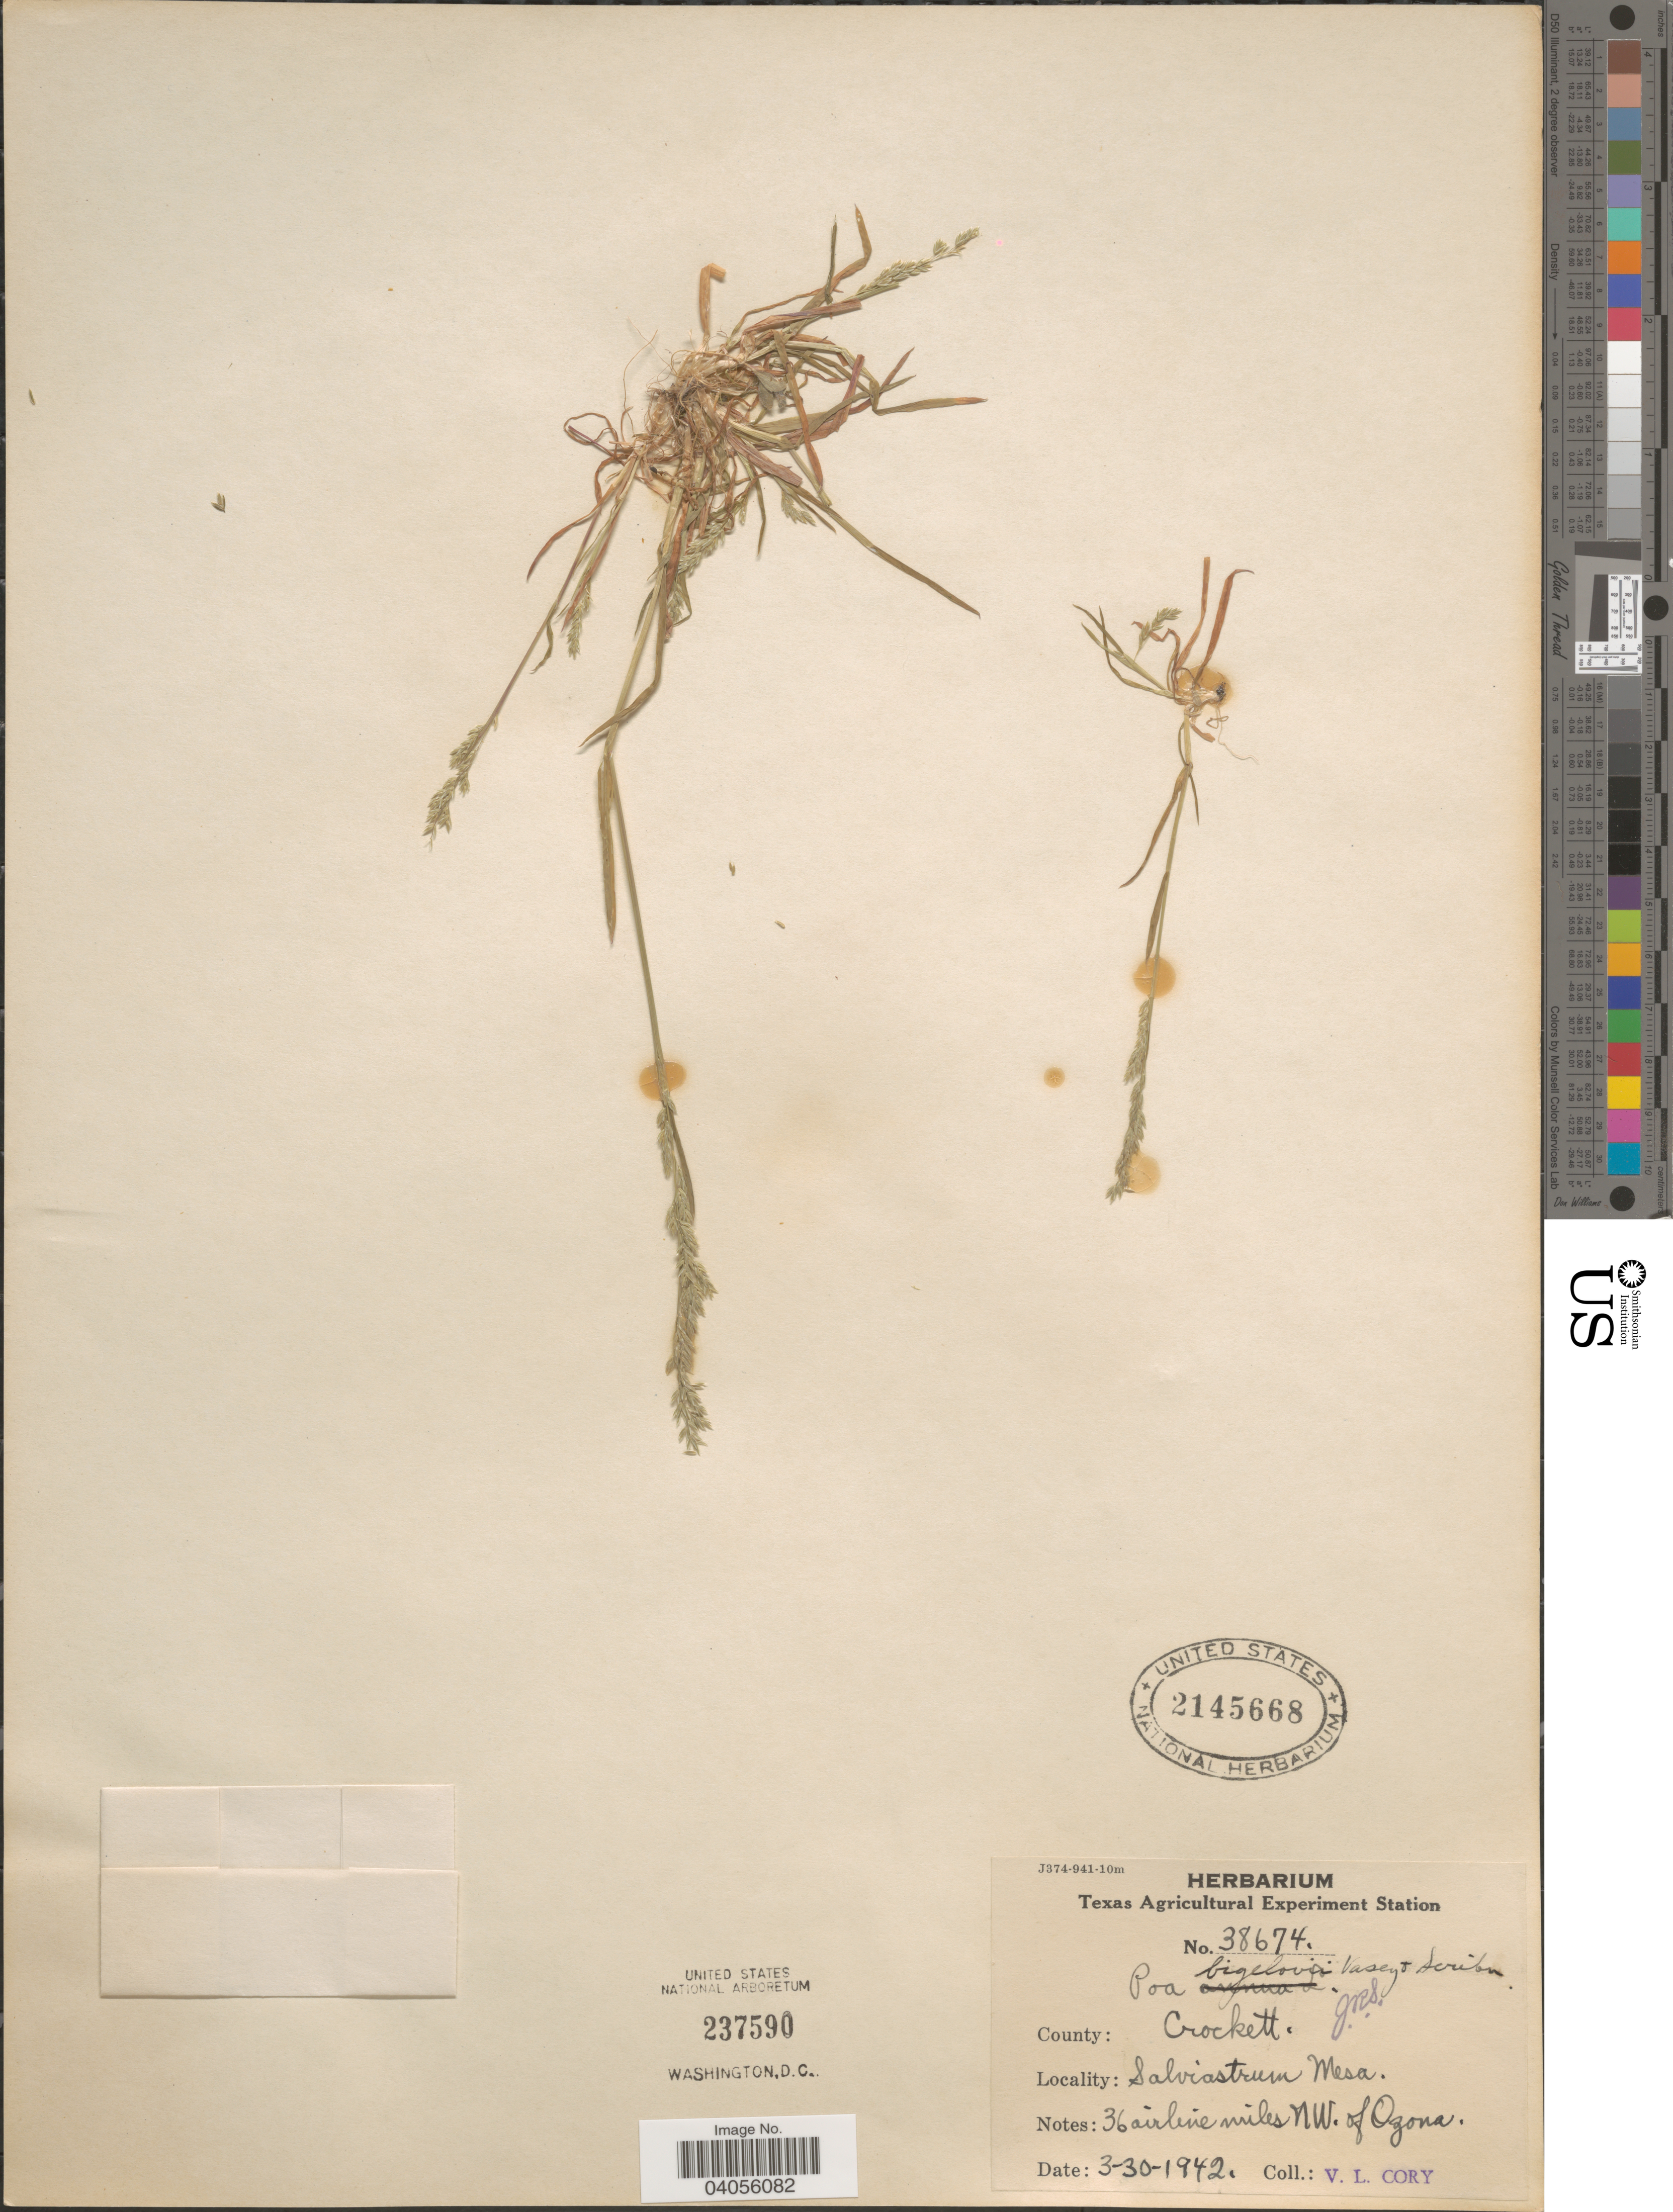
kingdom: Plantae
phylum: Tracheophyta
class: Liliopsida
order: Poales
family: Poaceae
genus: Poa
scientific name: Poa bigelovii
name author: Vasey & Scribn.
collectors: V. Cory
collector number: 38674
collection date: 1942-03-30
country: United States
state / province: Texas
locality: County: Crockett. Salviastrum Mesa. 36 airline miles NW. of Ozona.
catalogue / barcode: US 2145668